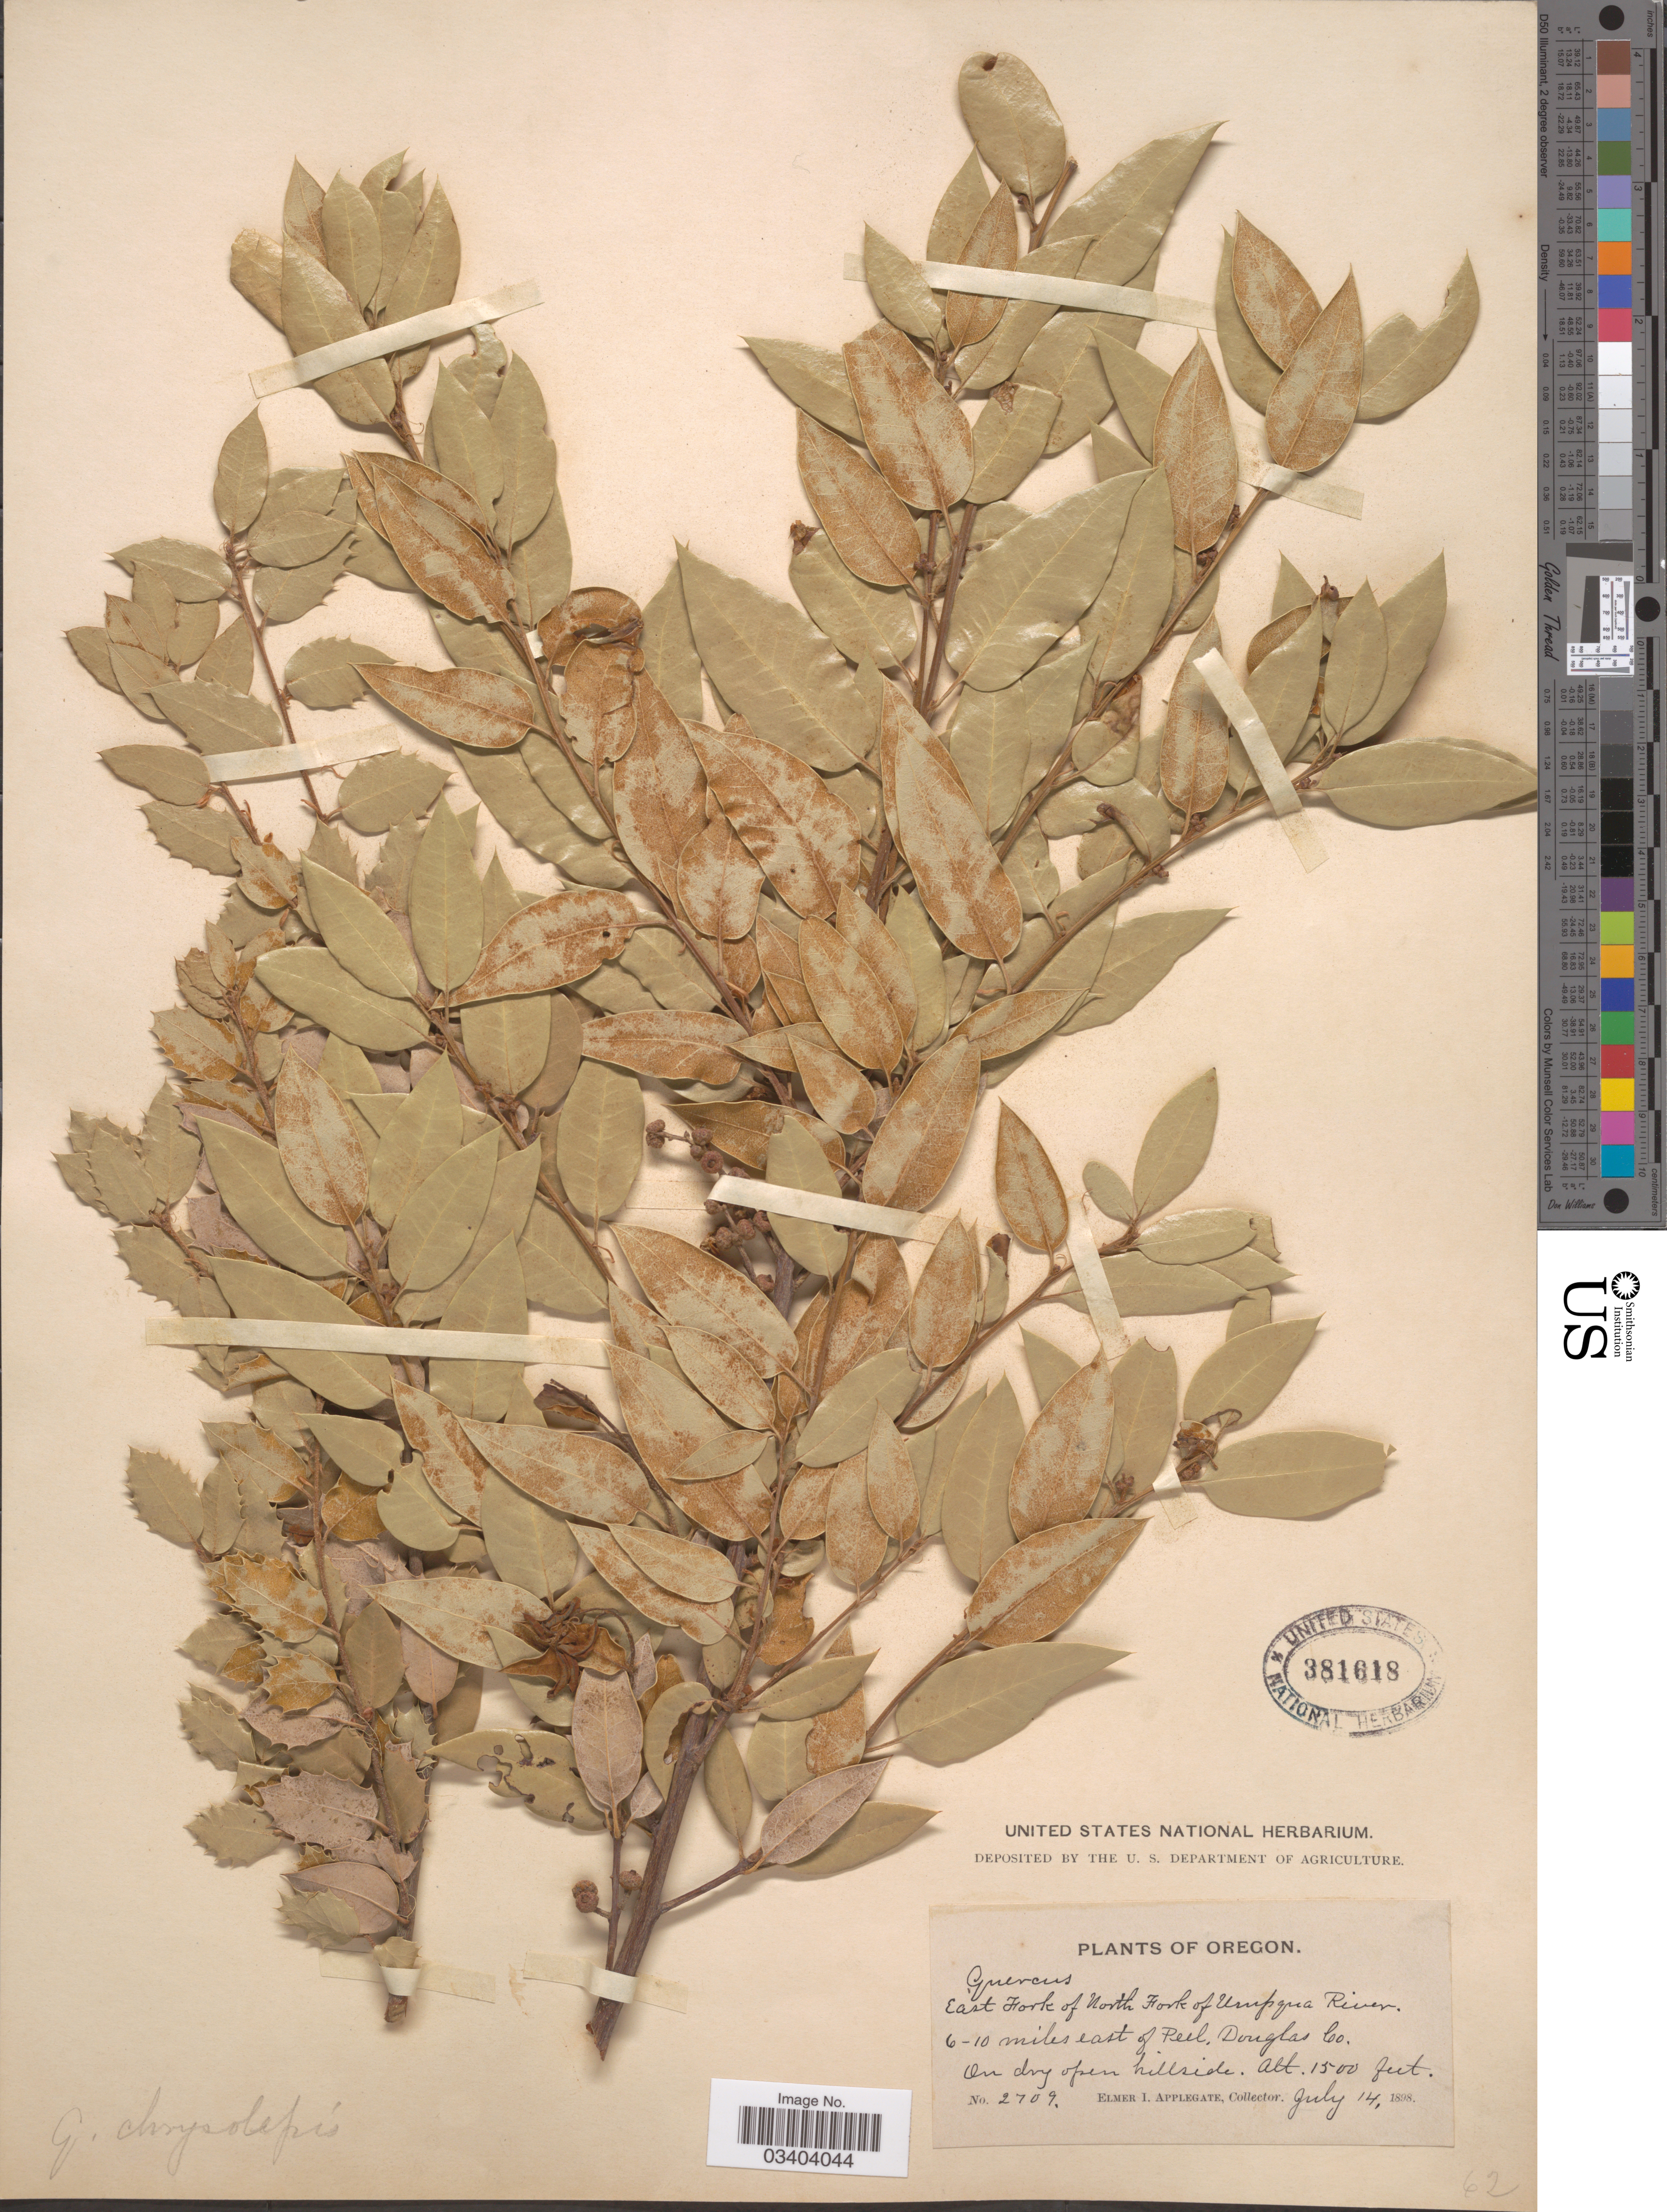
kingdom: Plantae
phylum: Tracheophyta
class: Magnoliopsida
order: Fagales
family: Fagaceae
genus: Quercus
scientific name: Quercus chrysolepis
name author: Liebm.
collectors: E. I. Applegate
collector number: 2709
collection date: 1898-07-14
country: United States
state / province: Oregon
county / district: Douglas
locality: East Fork of North Fork of Umpqua. 6-10 miles east of Peel, Douglas Co.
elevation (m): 457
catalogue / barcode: US 381618